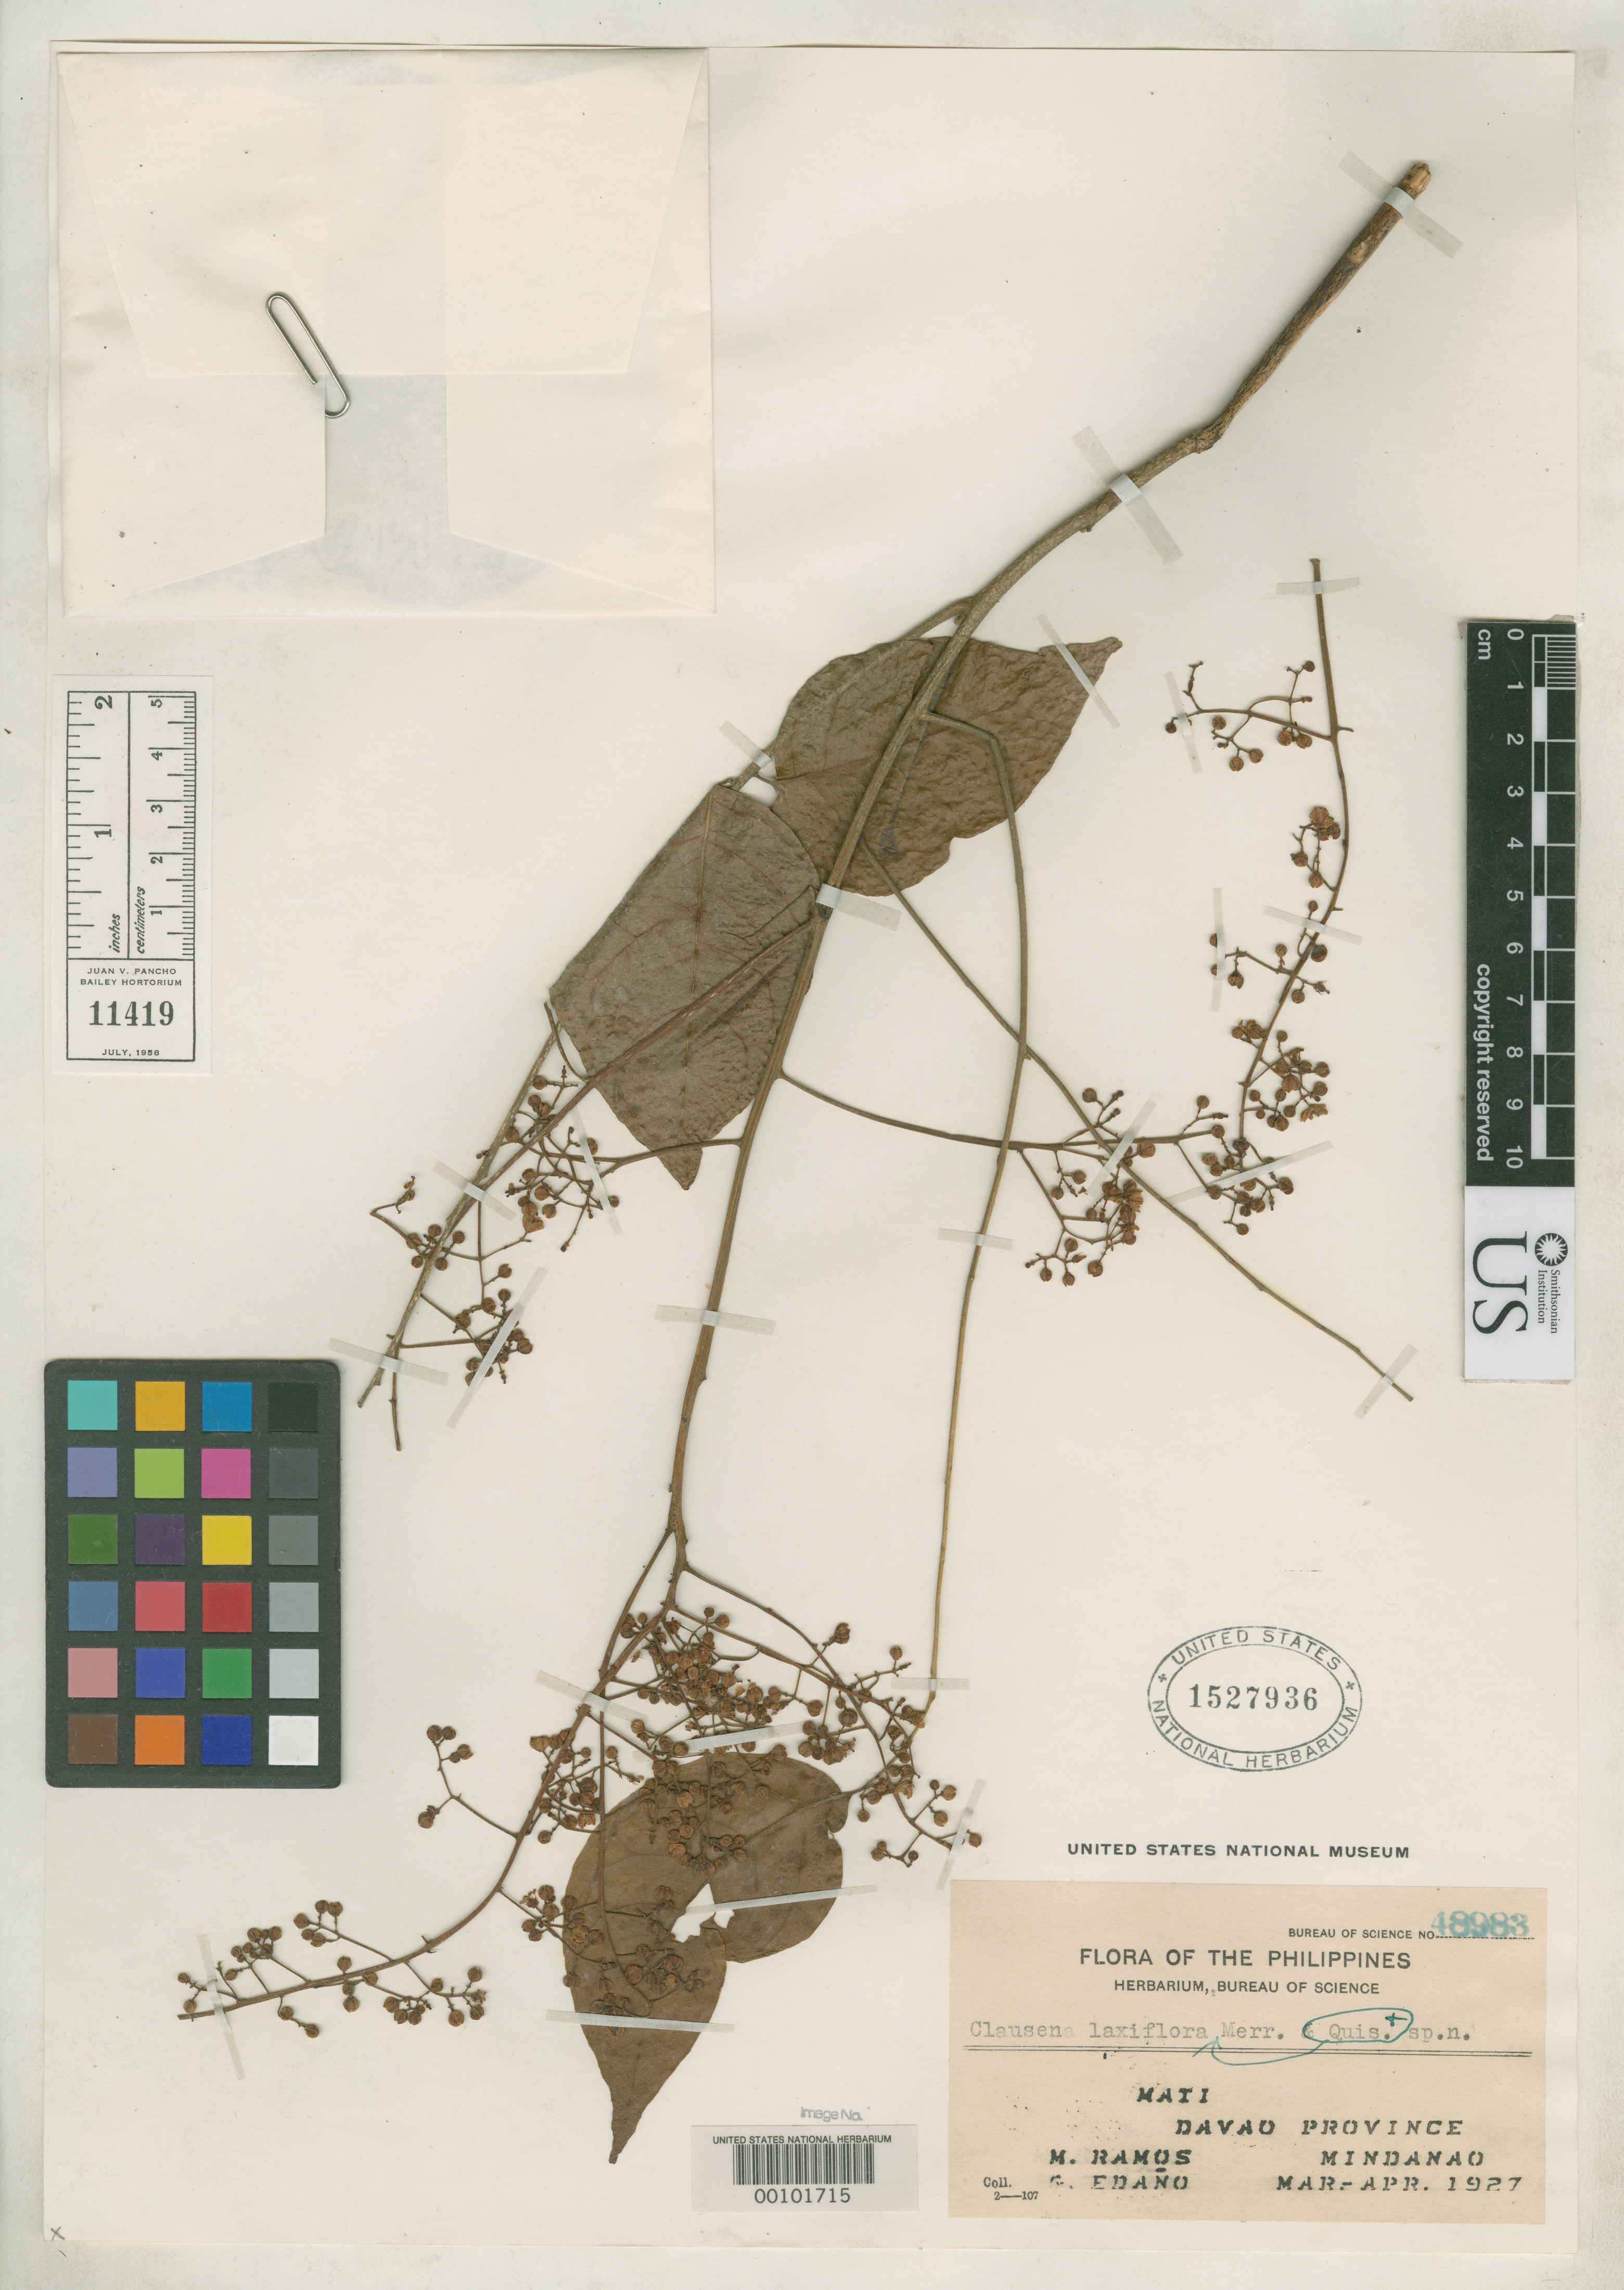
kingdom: Plantae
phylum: Tracheophyta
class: Magnoliopsida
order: Sapindales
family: Rutaceae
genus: Clausena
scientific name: Clausena laxiflora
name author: Quisumb. & Merr.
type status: Isotype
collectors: M. Ramos & G. E. Edaño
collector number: Bur. Sci. 48983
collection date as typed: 27 Apr 1927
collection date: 1927-04-27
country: Philippines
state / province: Davao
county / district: Davao del Sur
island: Mindanao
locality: Mati.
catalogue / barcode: US 1527936